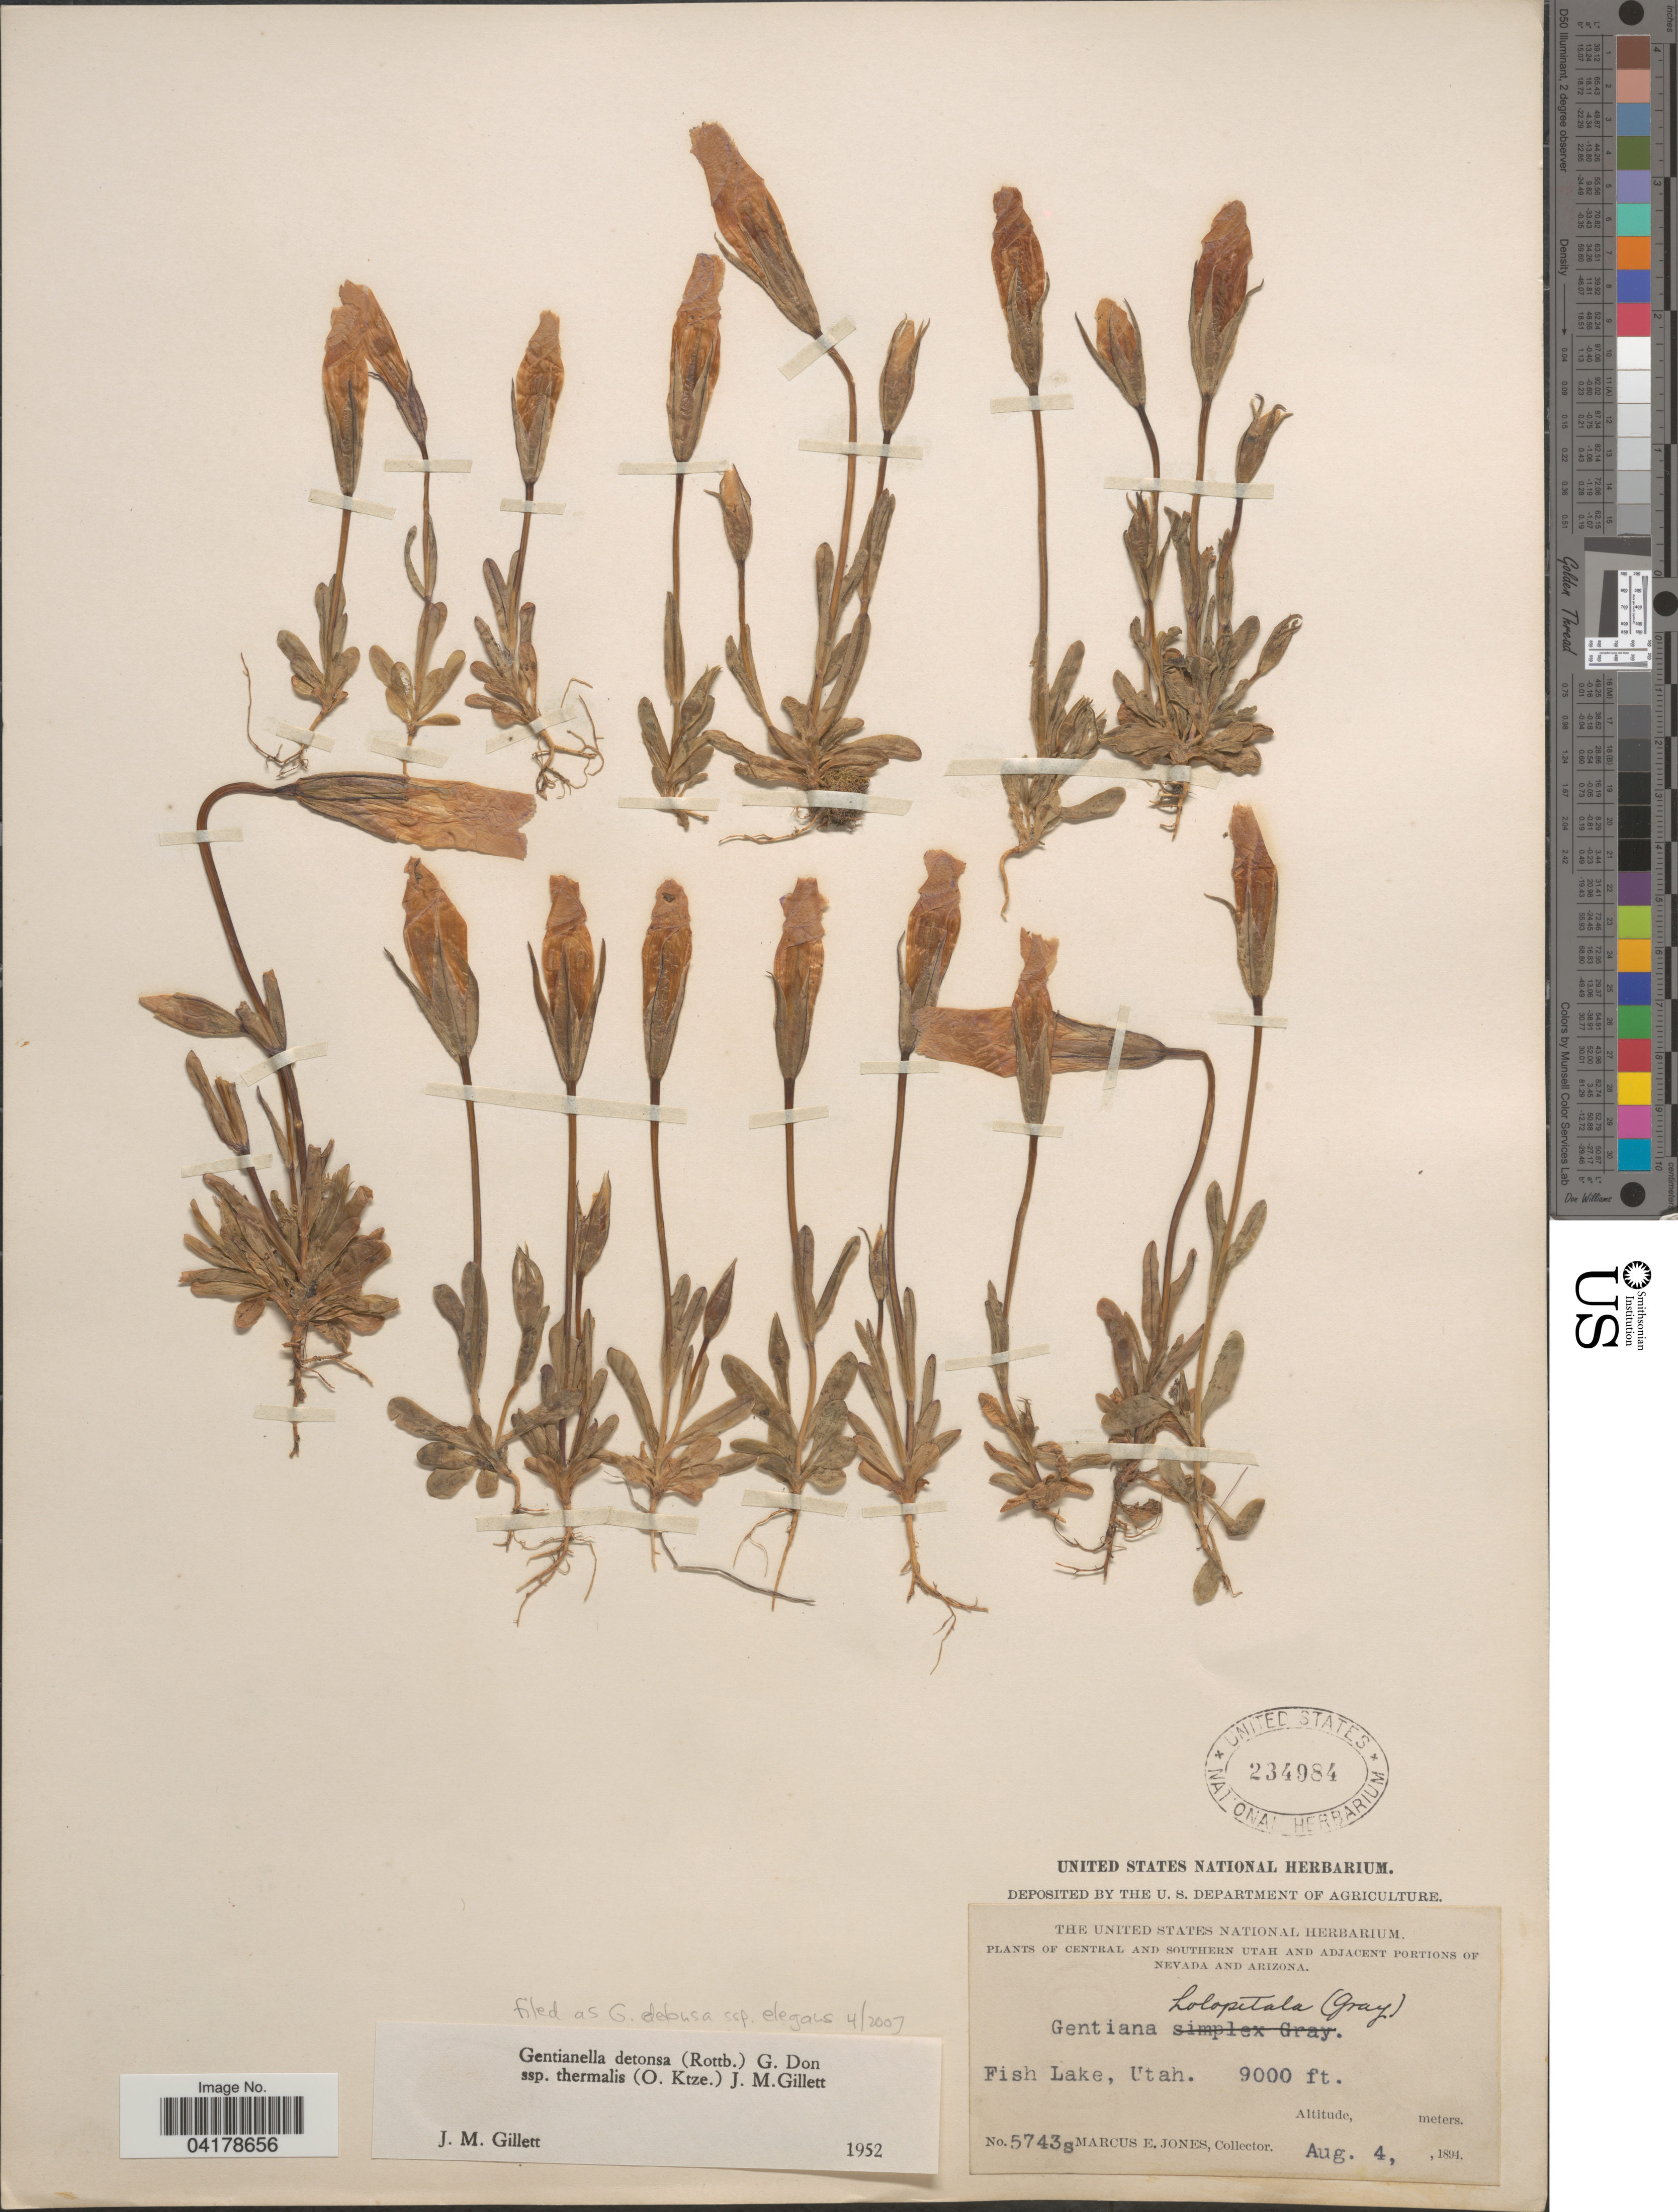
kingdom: Plantae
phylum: Tracheophyta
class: Magnoliopsida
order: Gentianales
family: Gentianaceae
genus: Gentianella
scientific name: Gentianella detonsa subsp. thermalis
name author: (Kuntze) J.M. Gillett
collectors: M. E. Jones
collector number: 5743s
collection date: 1894-08-04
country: United States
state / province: Utah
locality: Central and Southern Utah. Fish Lake.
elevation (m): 2743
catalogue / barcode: US 234984